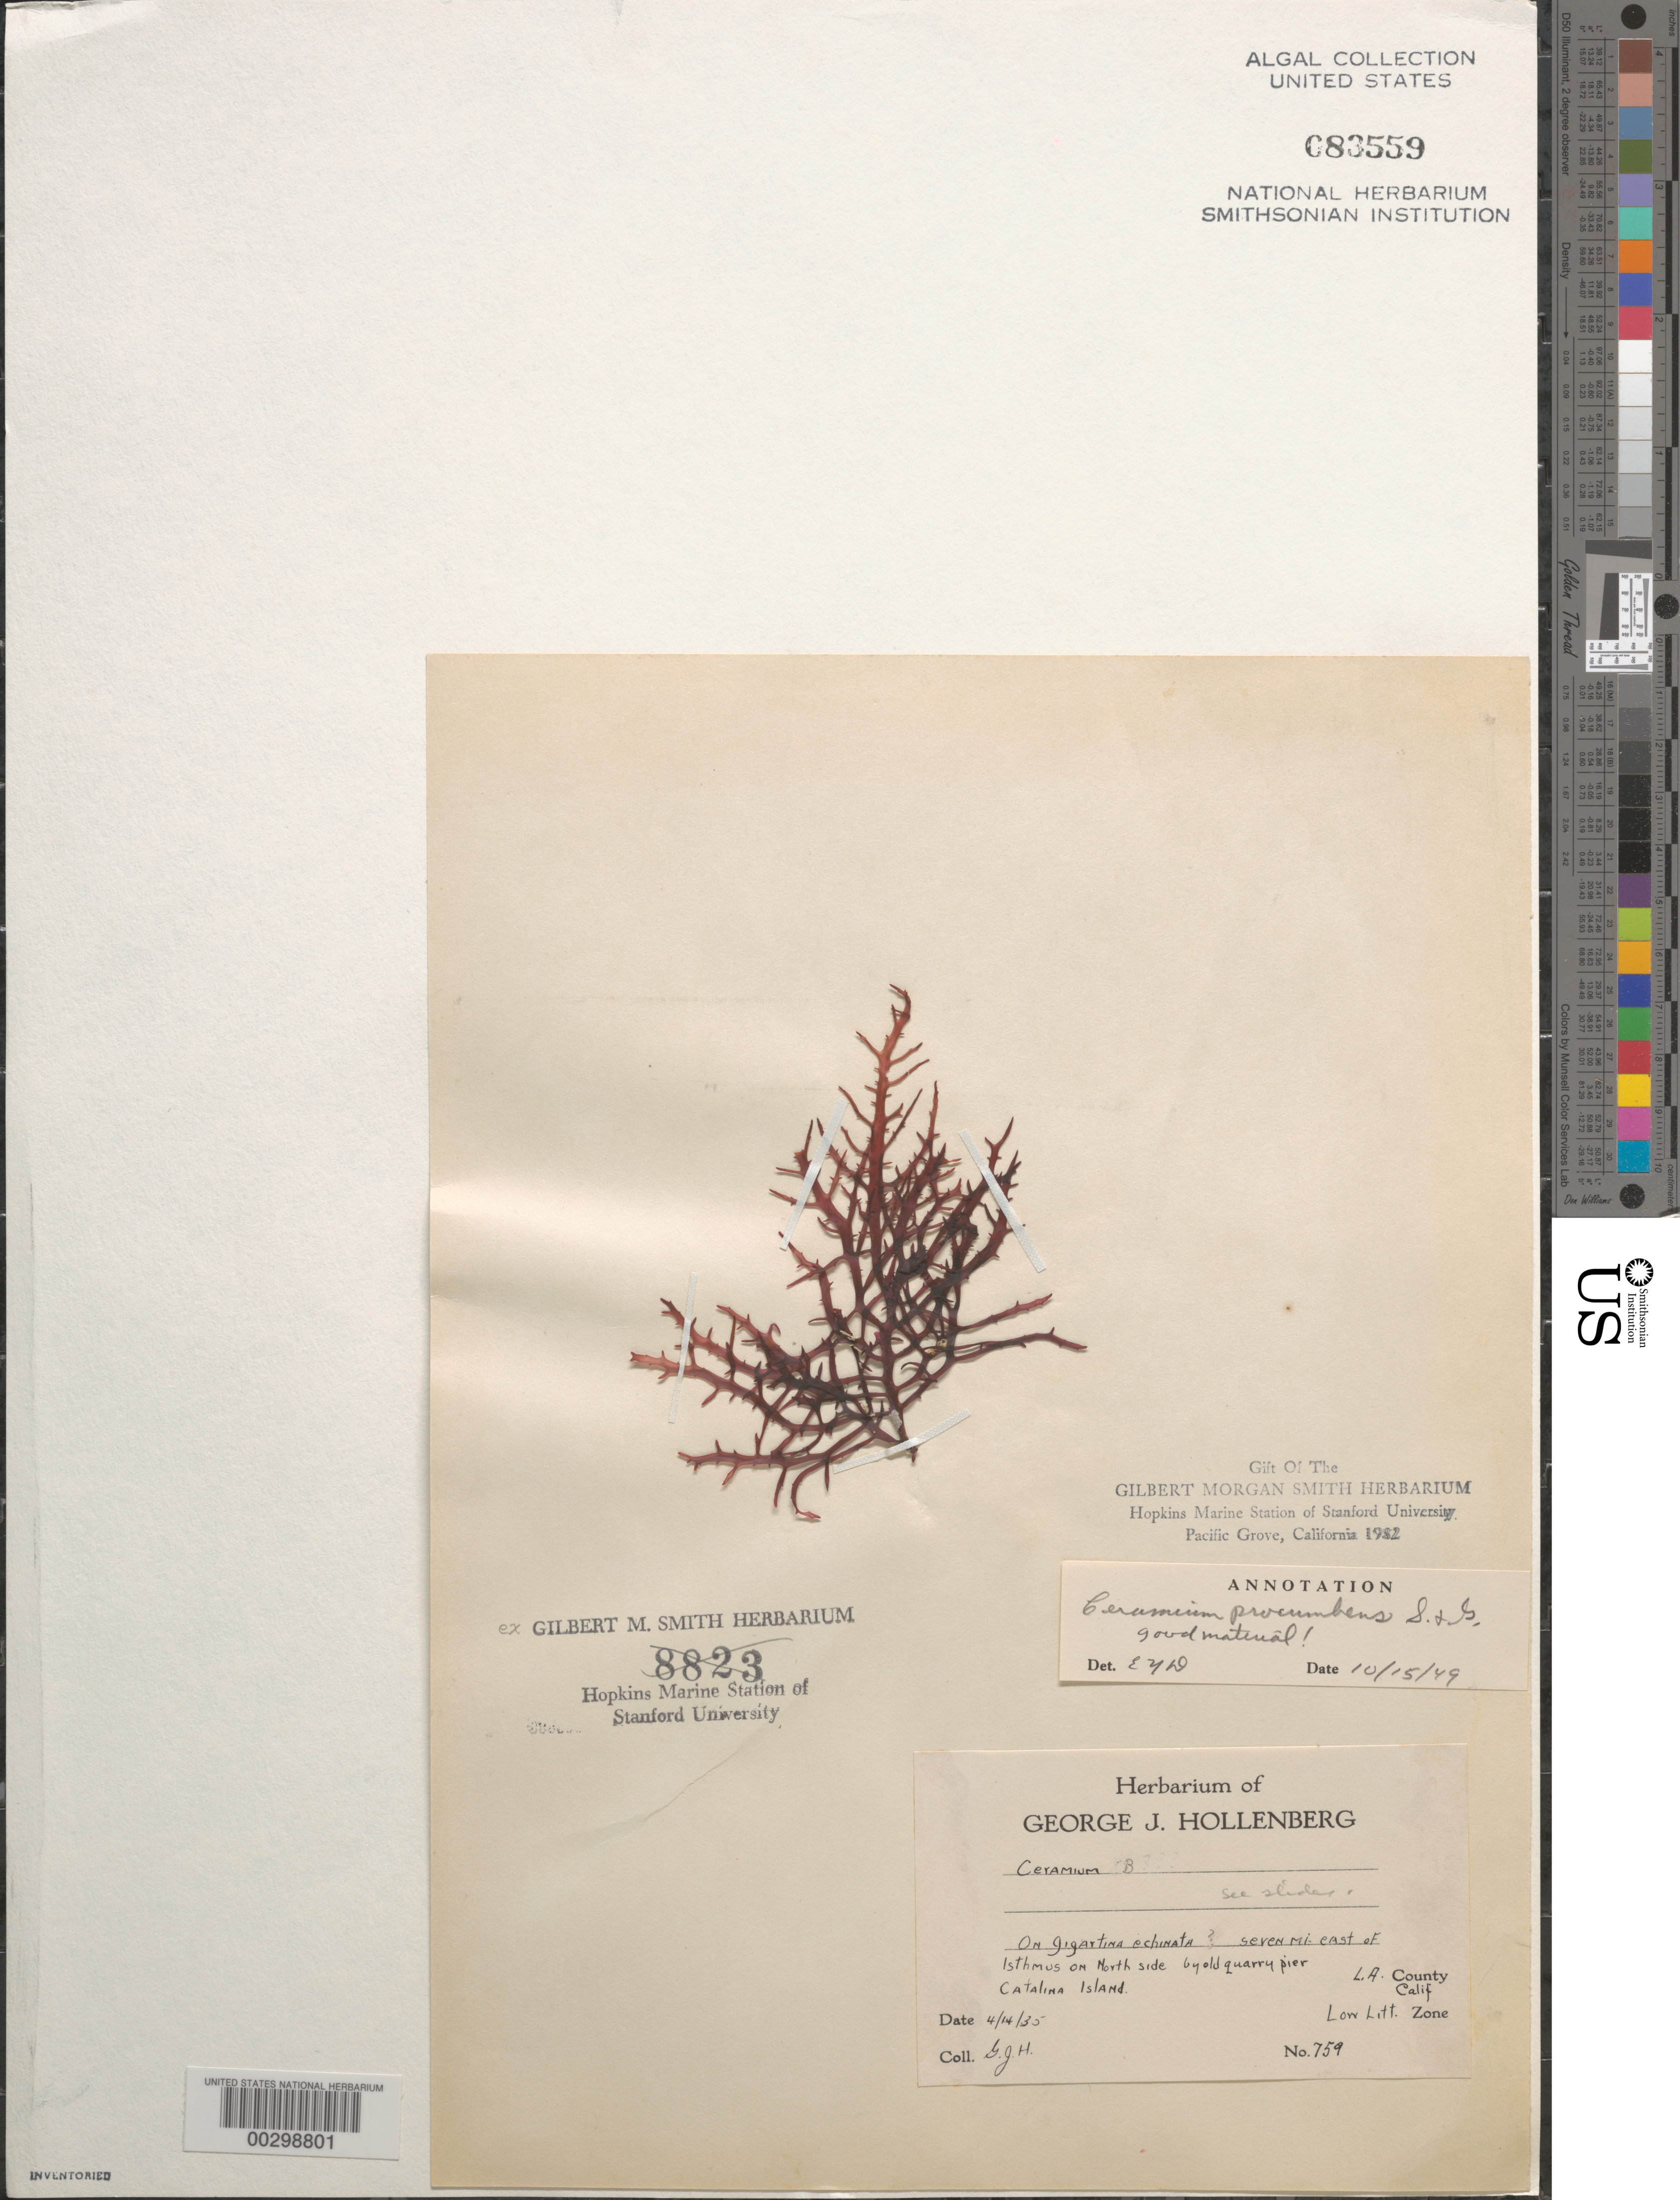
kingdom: Plantae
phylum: Rhodophyta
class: Florideophyceae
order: Ceramiales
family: Ceramiaceae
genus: Ceramium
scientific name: Ceramium procumbens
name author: Setch. & N.L. Gardner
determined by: Dawson, E. Y.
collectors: G. Hollenberg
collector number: GJH 759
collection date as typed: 14 Apr 1935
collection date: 1935-04-14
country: United States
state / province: California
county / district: Los Angeles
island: Santa Catalina Island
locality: East of Isthmus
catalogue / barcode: US 83559